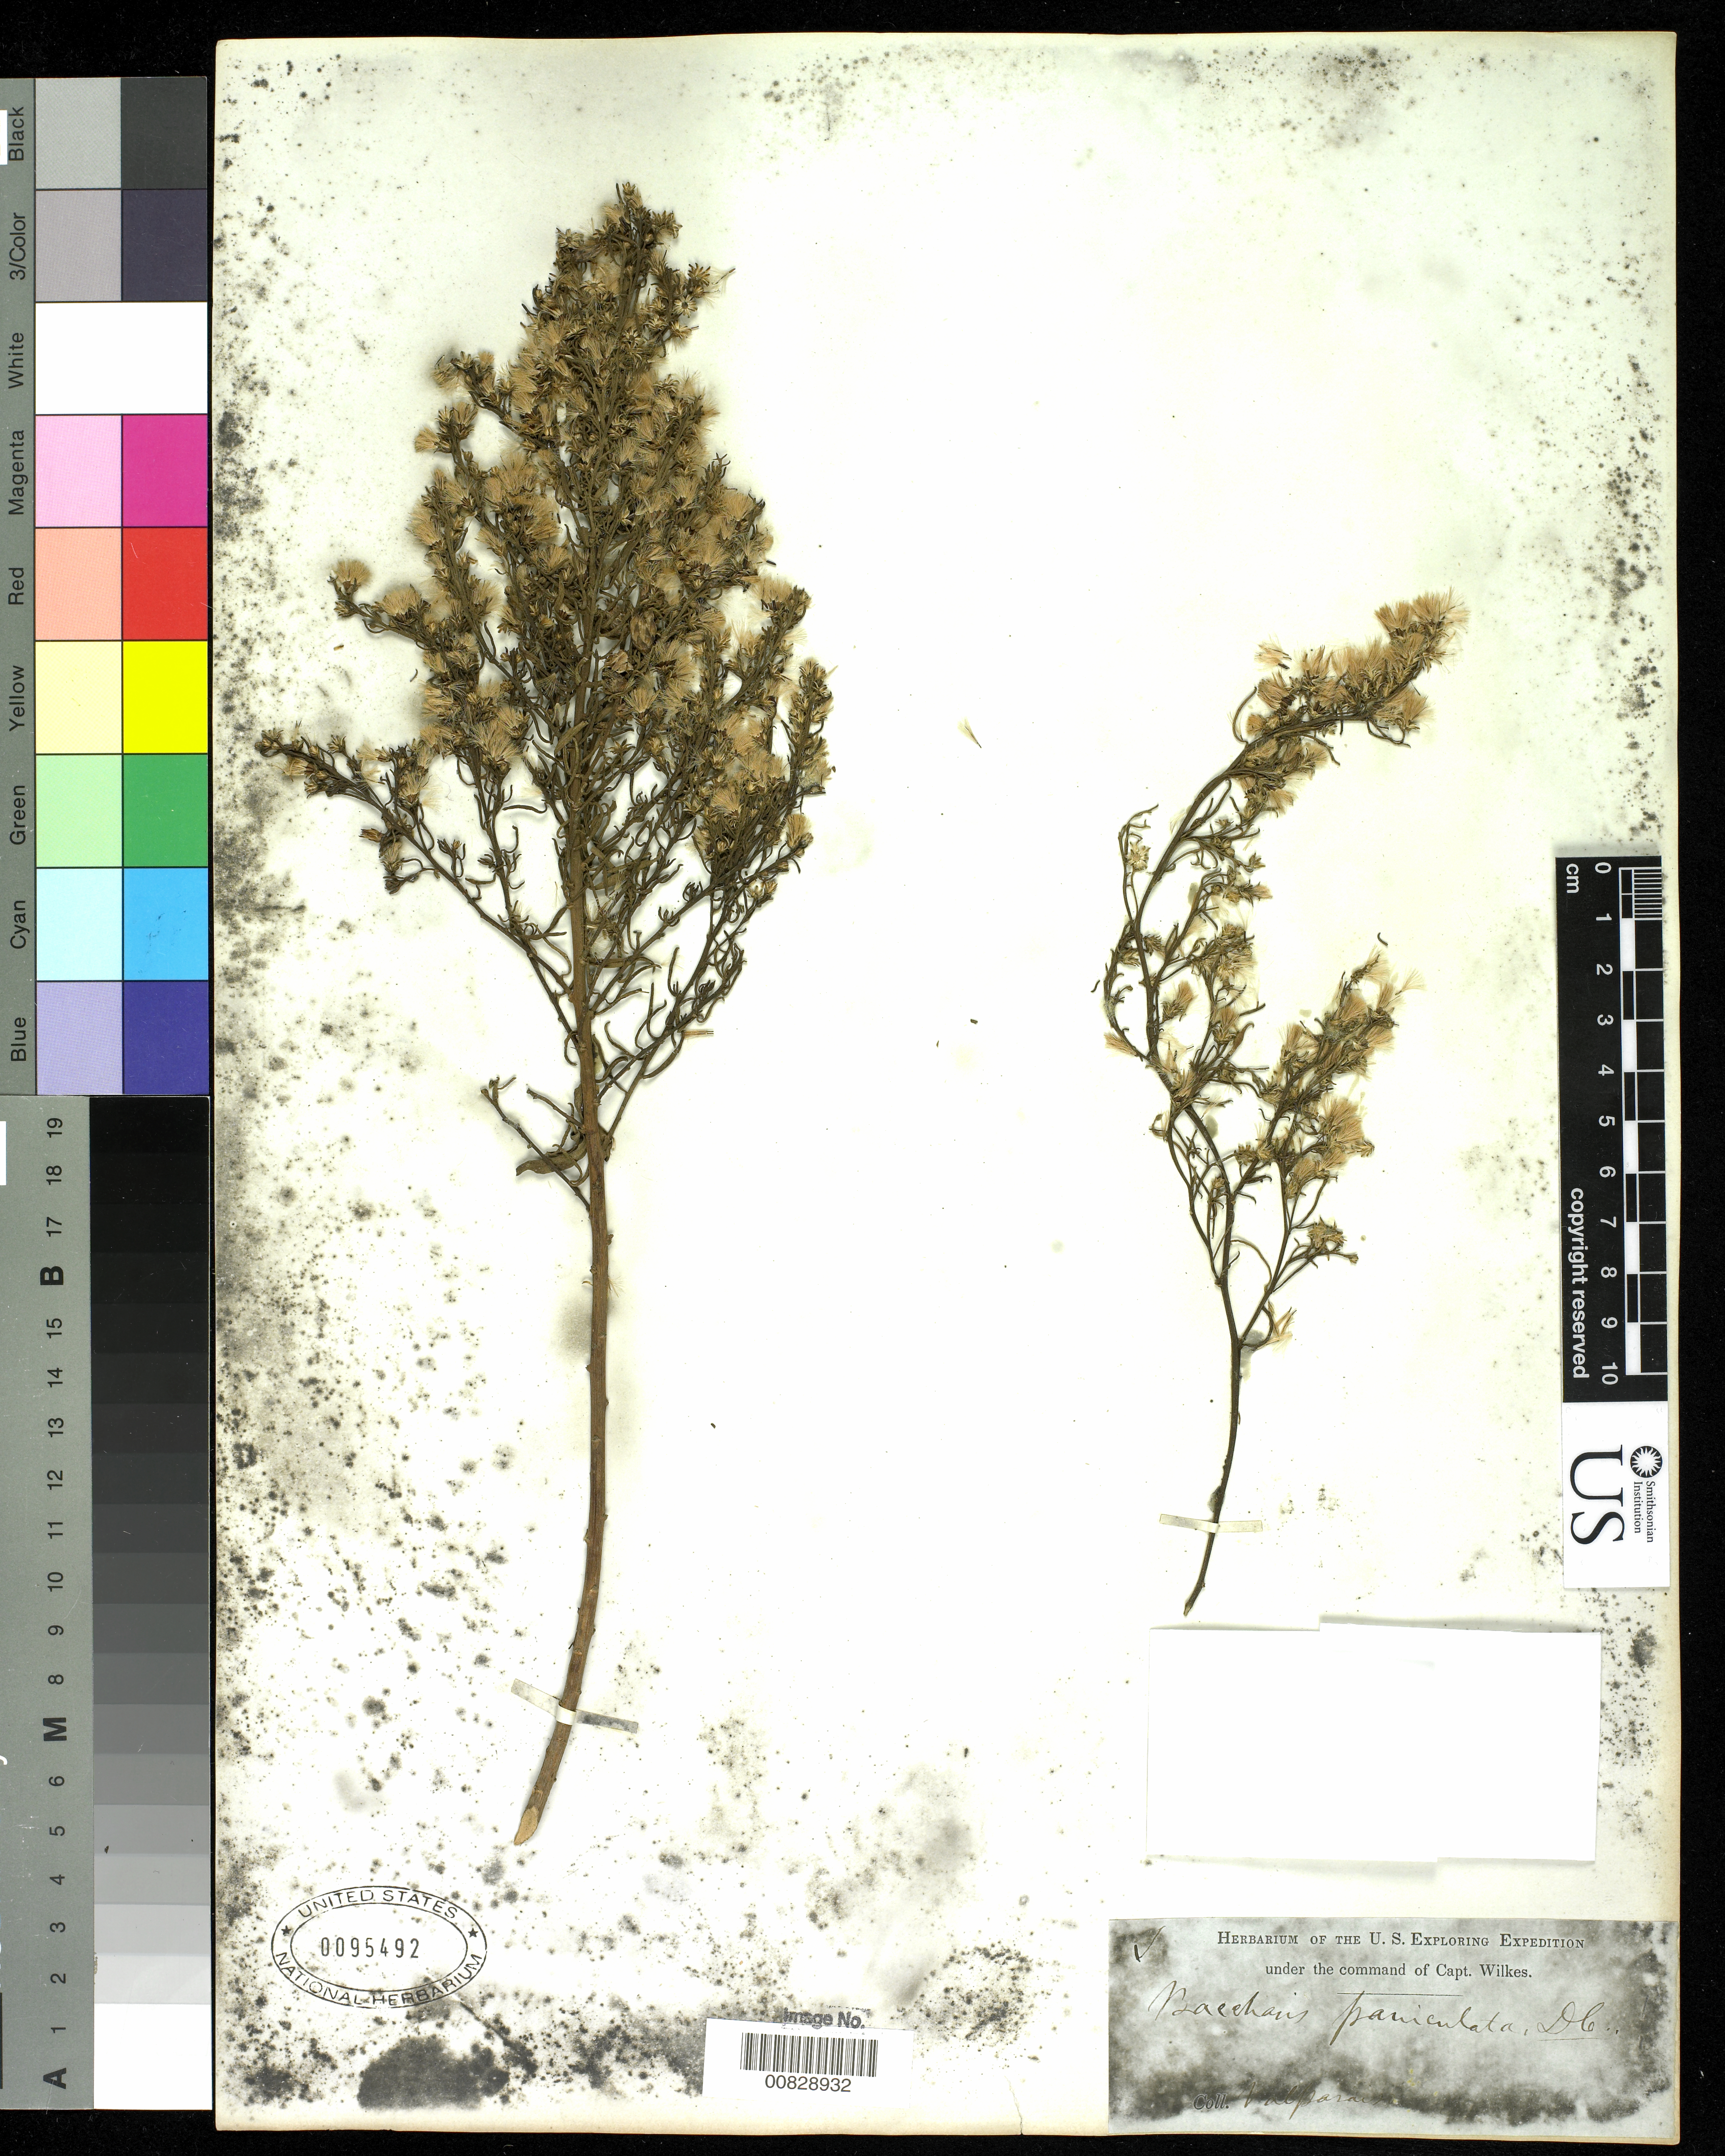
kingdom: Plantae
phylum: Tracheophyta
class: Magnoliopsida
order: Asterales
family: Asteraceae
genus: Baccharis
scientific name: Baccharis paniculata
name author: DC.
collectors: Wilkes Explor. Exped.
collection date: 1838/1842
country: Chile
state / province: Valparaíso (V)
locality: Valparariso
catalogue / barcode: US 95492